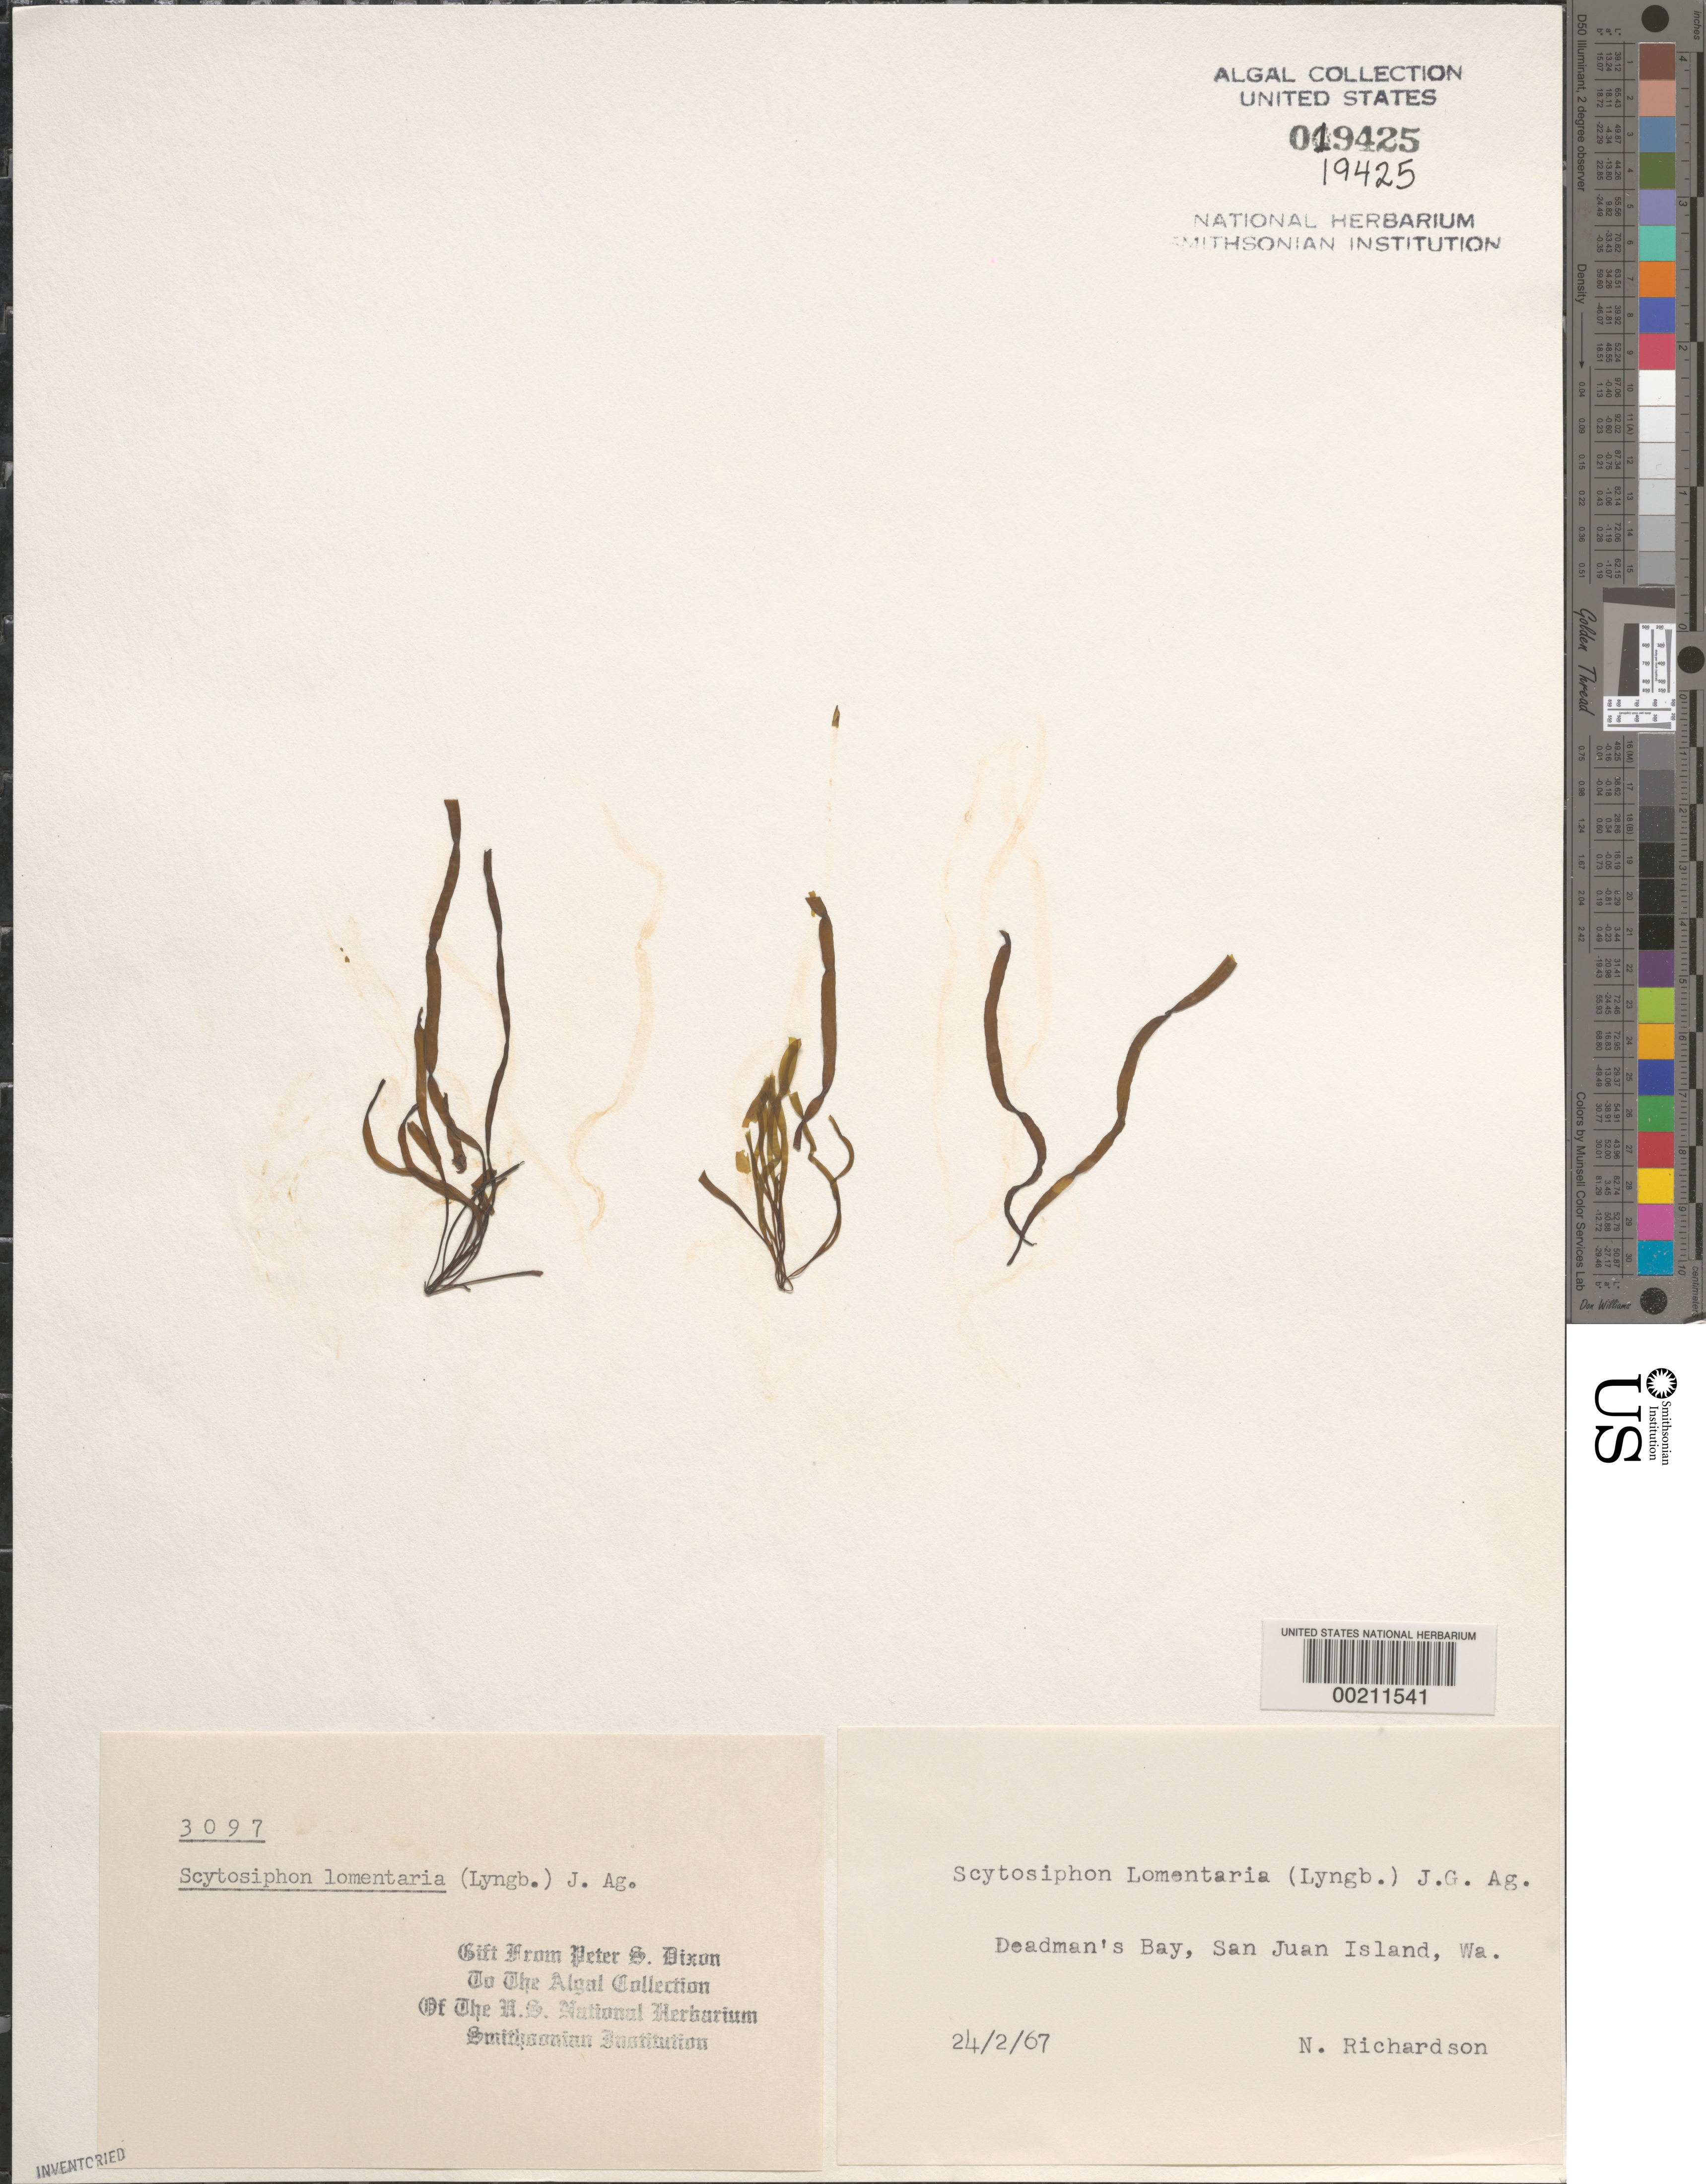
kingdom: Chromista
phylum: Ochrophyta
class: Phaeophyceae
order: Scytosiphonales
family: Scytosiphonaceae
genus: Scytosiphon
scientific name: Scytosiphon lomentaria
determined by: Dixon, P. S.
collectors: N. Richardson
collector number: PSD 3097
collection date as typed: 24 Feb 1967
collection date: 1967-02-24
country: United States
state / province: Washington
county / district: San Juan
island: San Juan Island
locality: Deadman's Bay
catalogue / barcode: US 19425